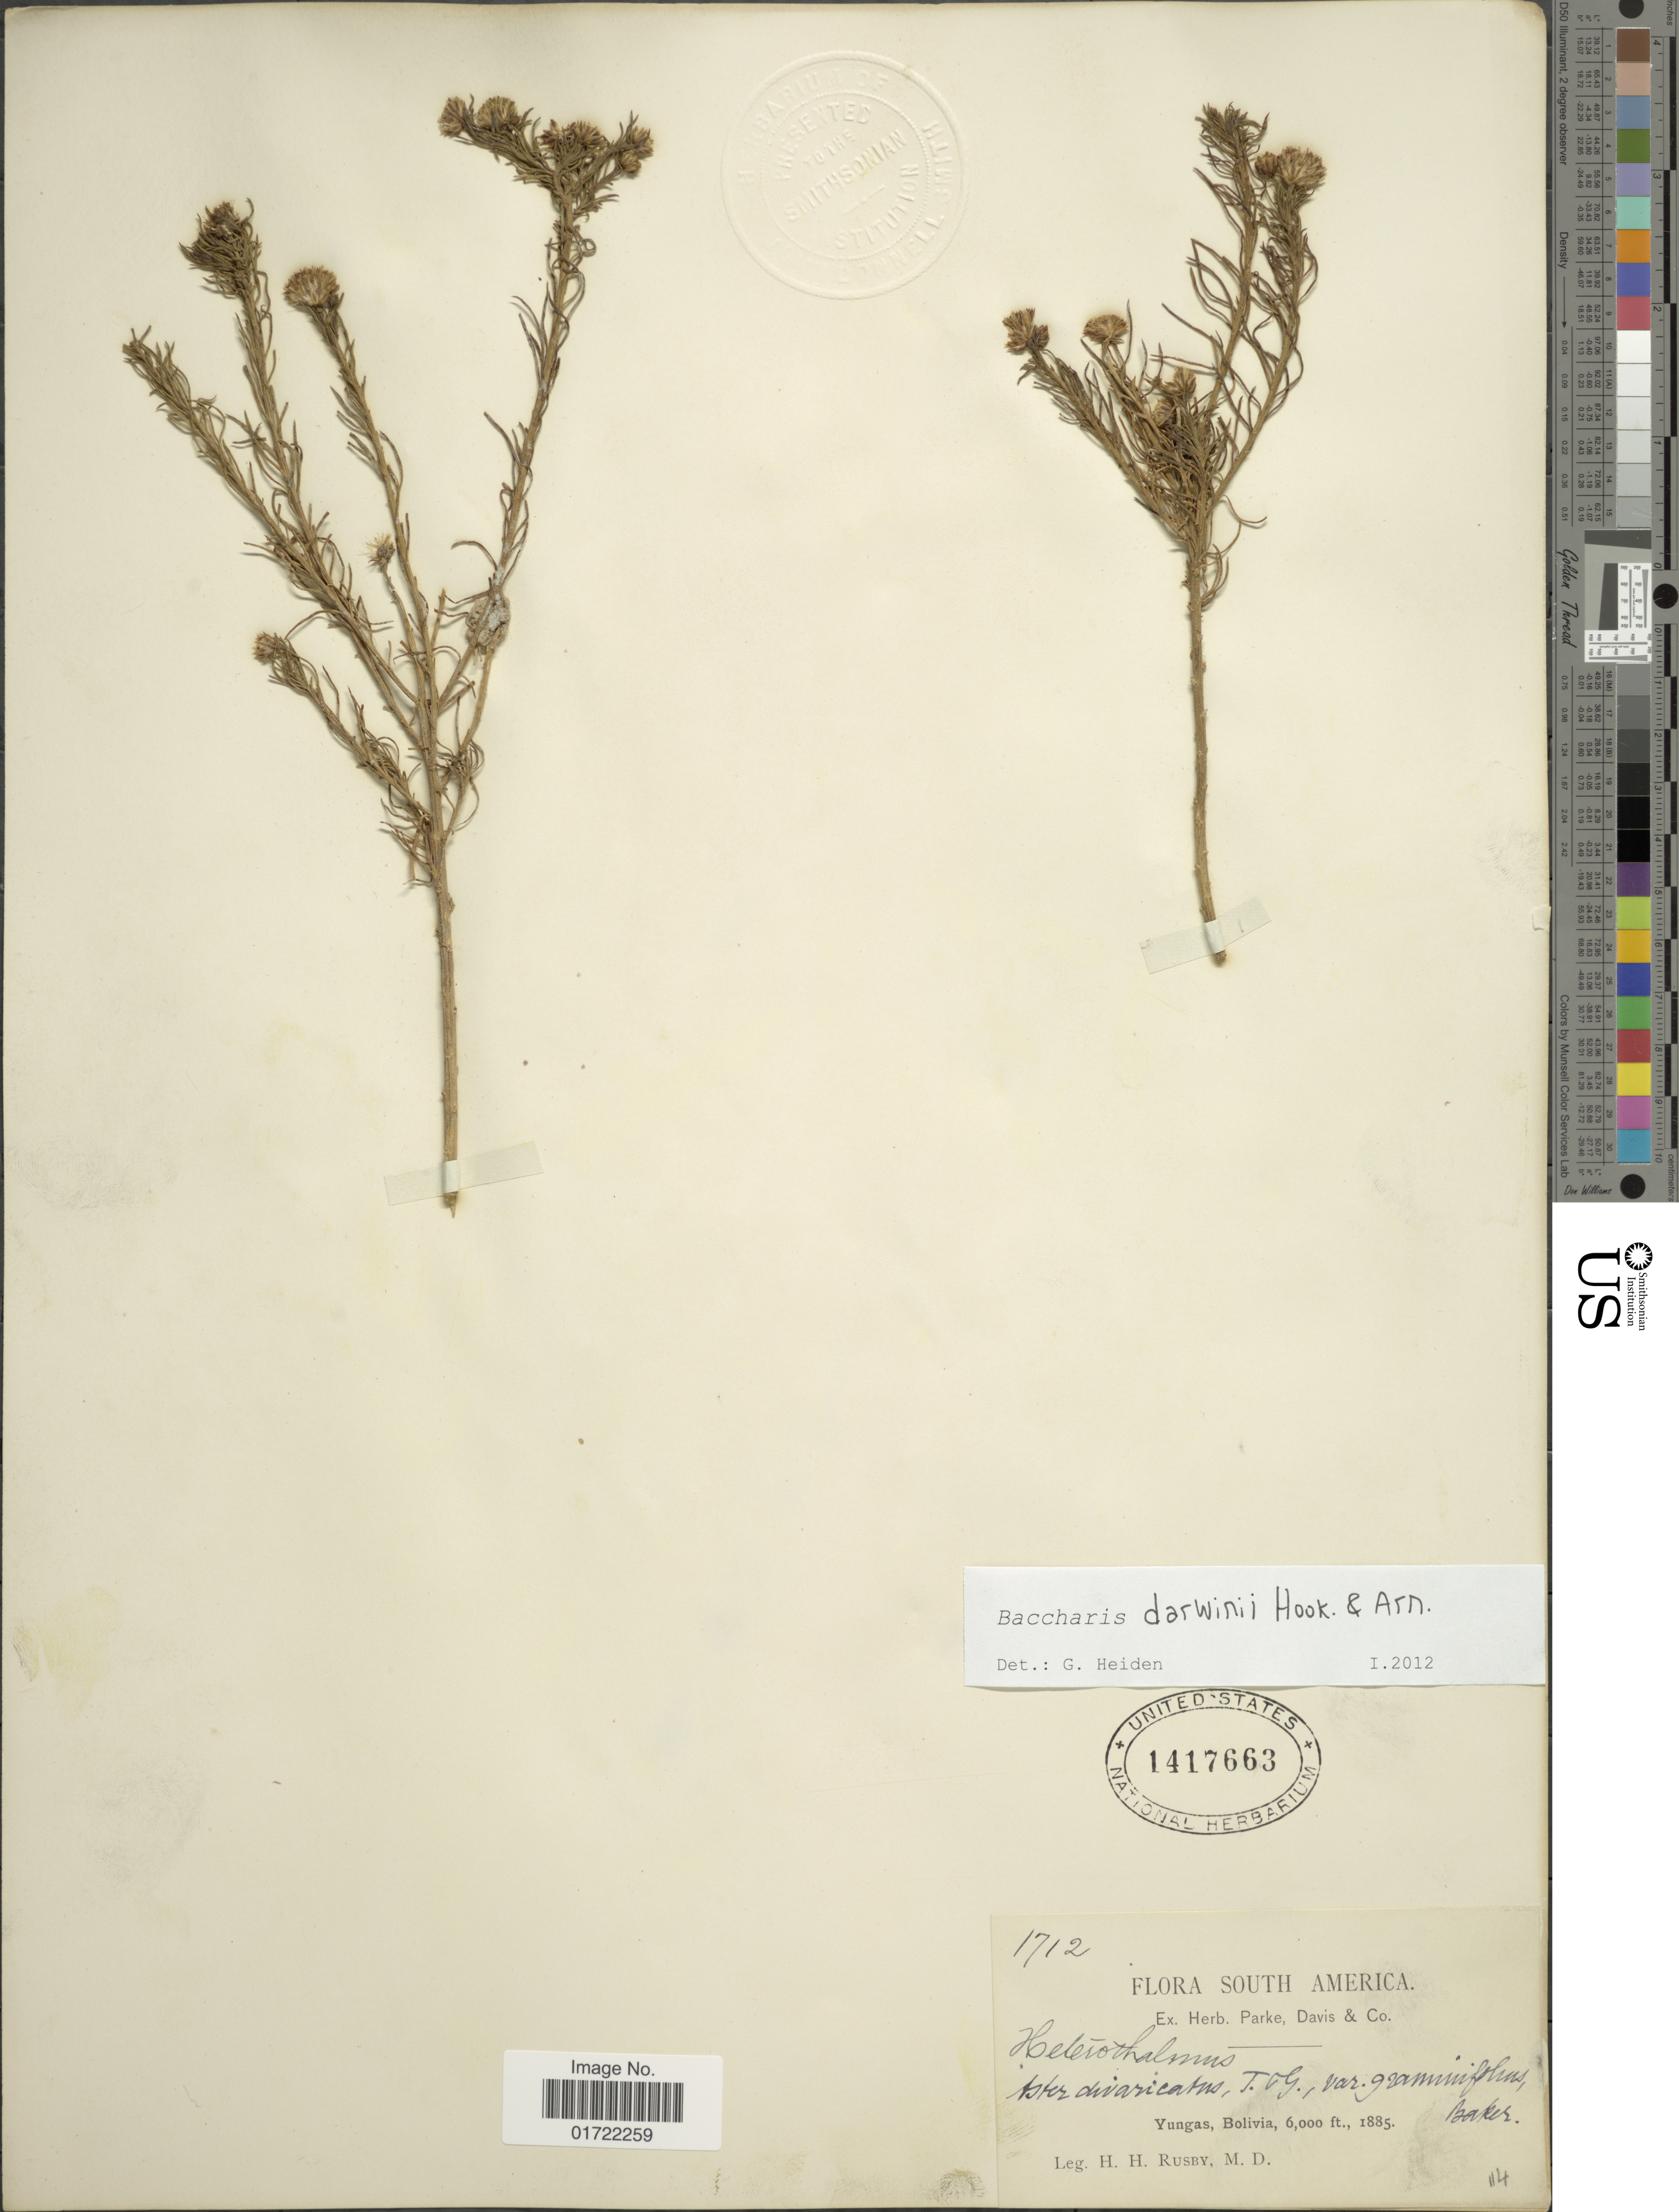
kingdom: Plantae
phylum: Tracheophyta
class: Magnoliopsida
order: Asterales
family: Asteraceae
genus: Baccharis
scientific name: Baccharis darwinii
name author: Hook. & Arn.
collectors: H. H. Rusby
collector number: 1712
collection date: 1885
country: Bolivia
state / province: La Paz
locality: Yungas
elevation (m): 1829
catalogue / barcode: US 1417663